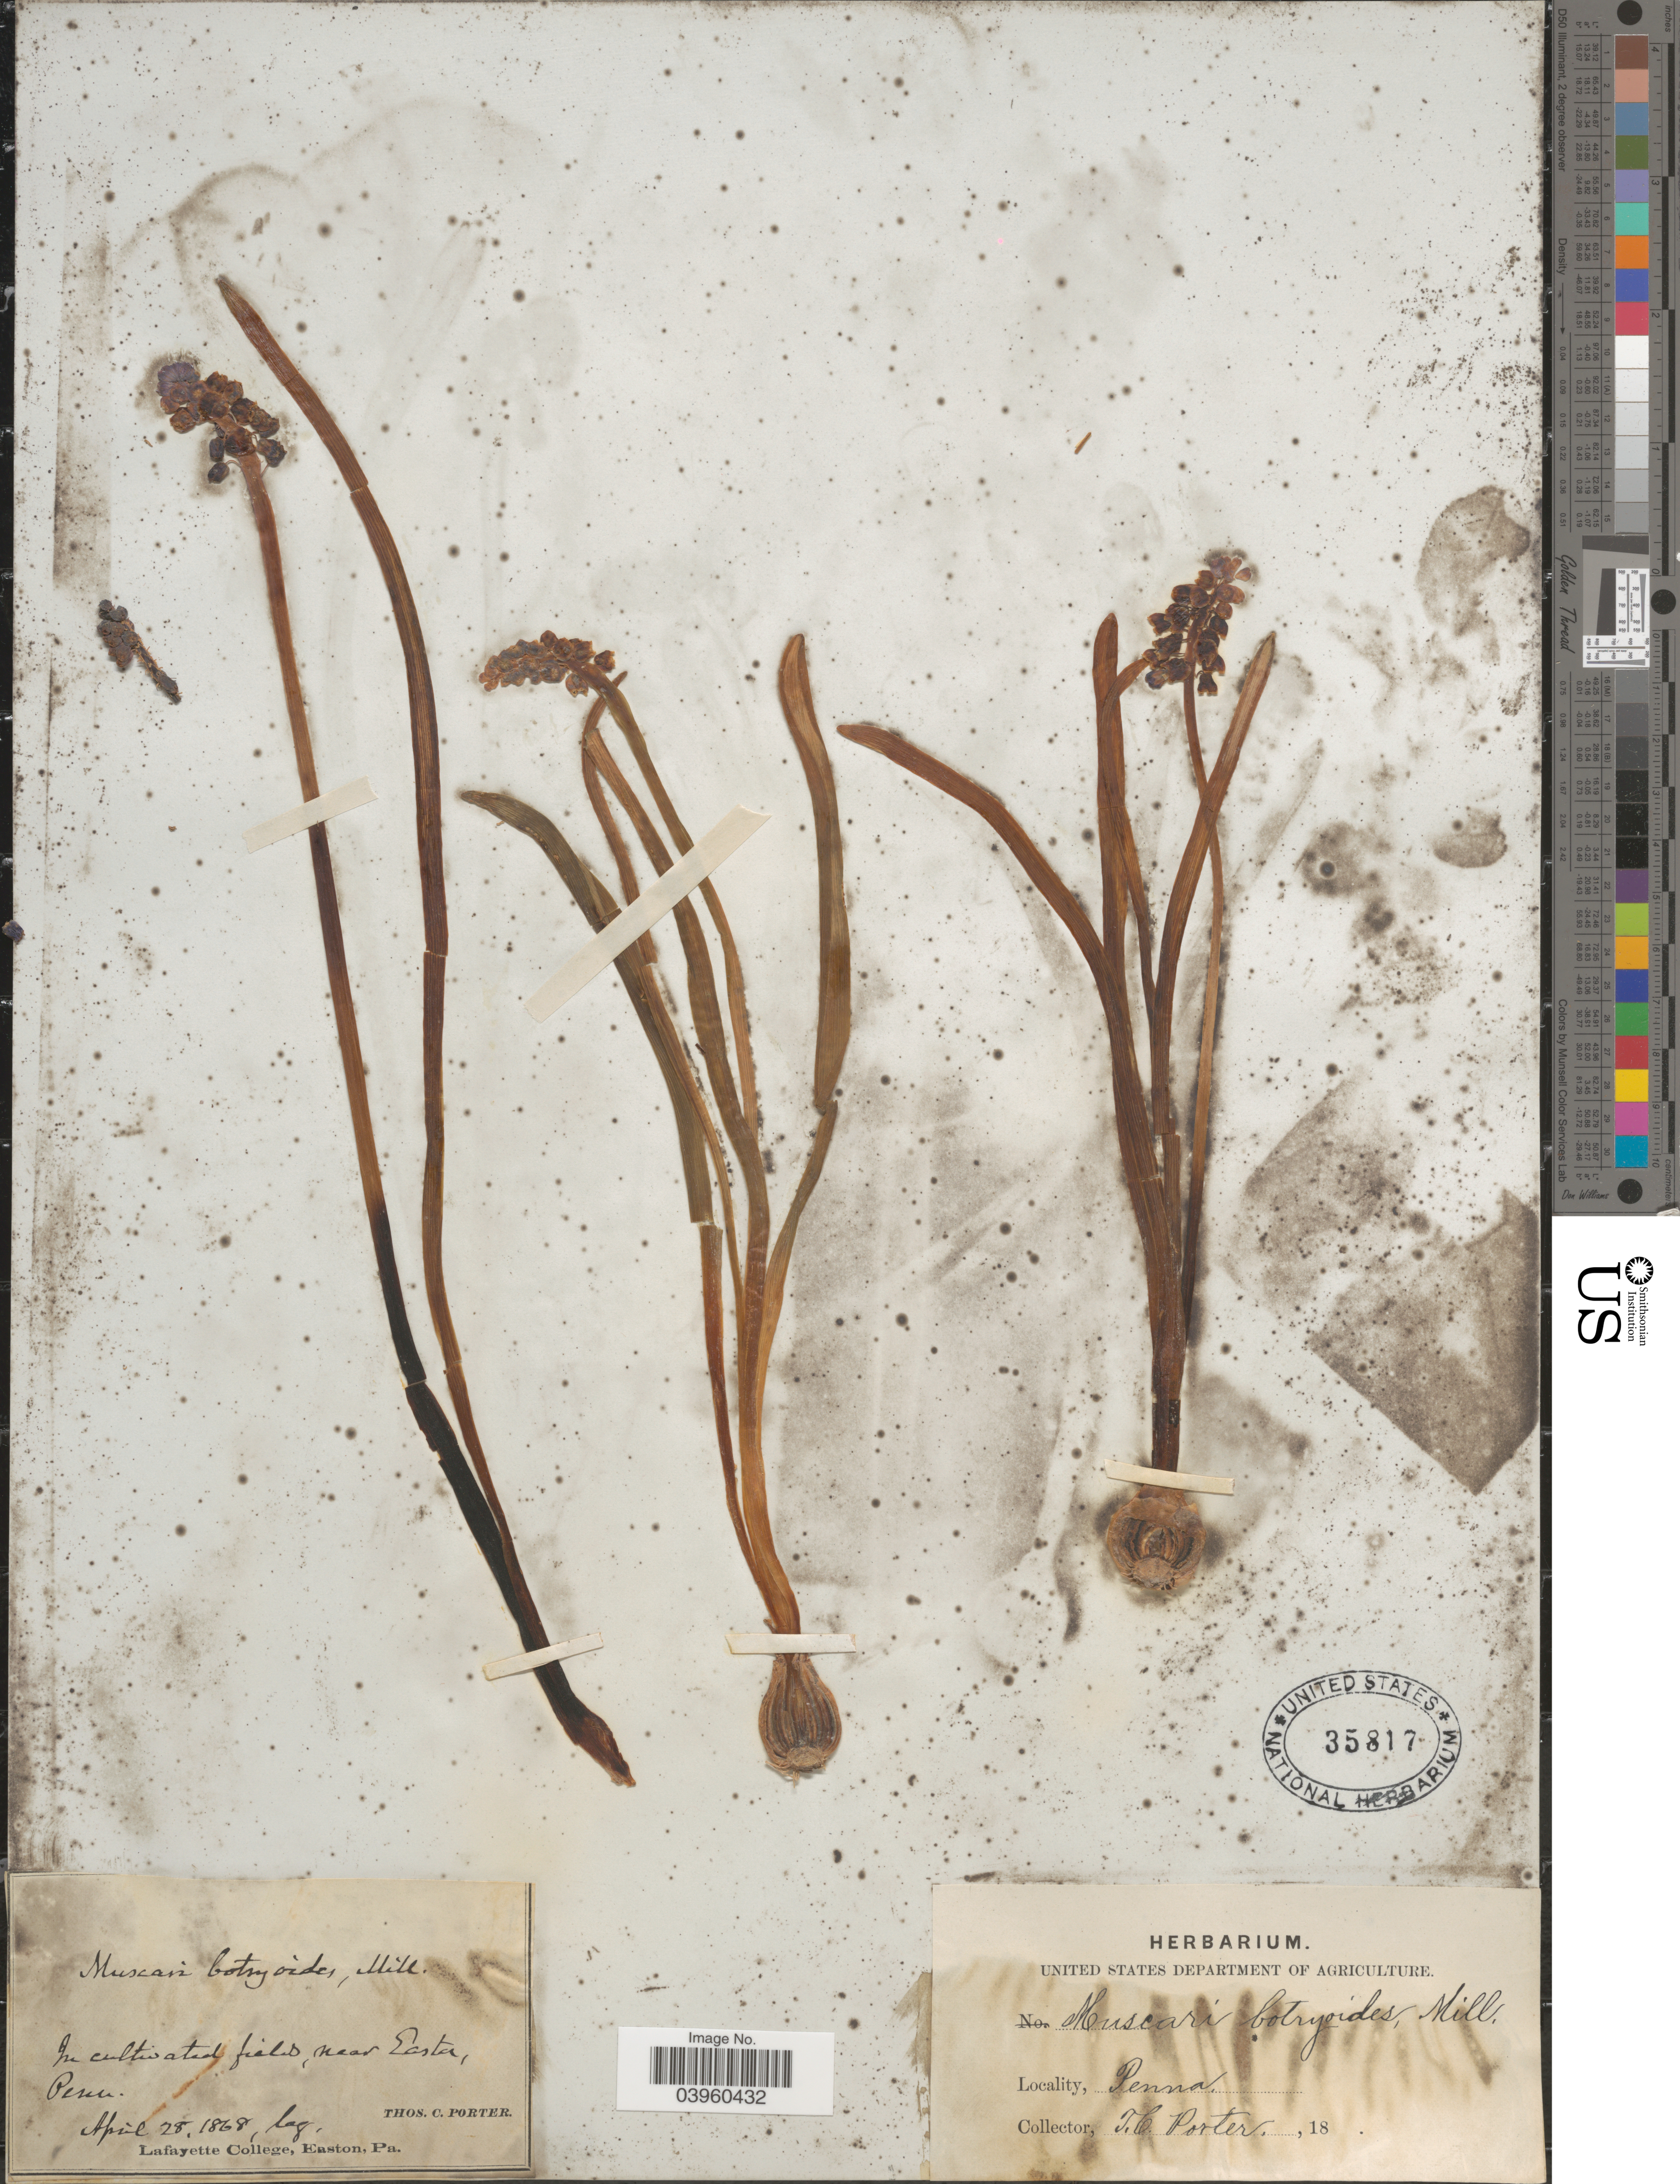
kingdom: Plantae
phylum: Tracheophyta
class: Liliopsida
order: Asparagales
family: Asparagaceae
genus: Muscari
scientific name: Muscari botryoides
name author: (L.) Mill.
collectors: T. Porter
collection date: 1868-04-28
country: United States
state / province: Pennsylvania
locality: In cultivated fields, near Easton.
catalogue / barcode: US 35817